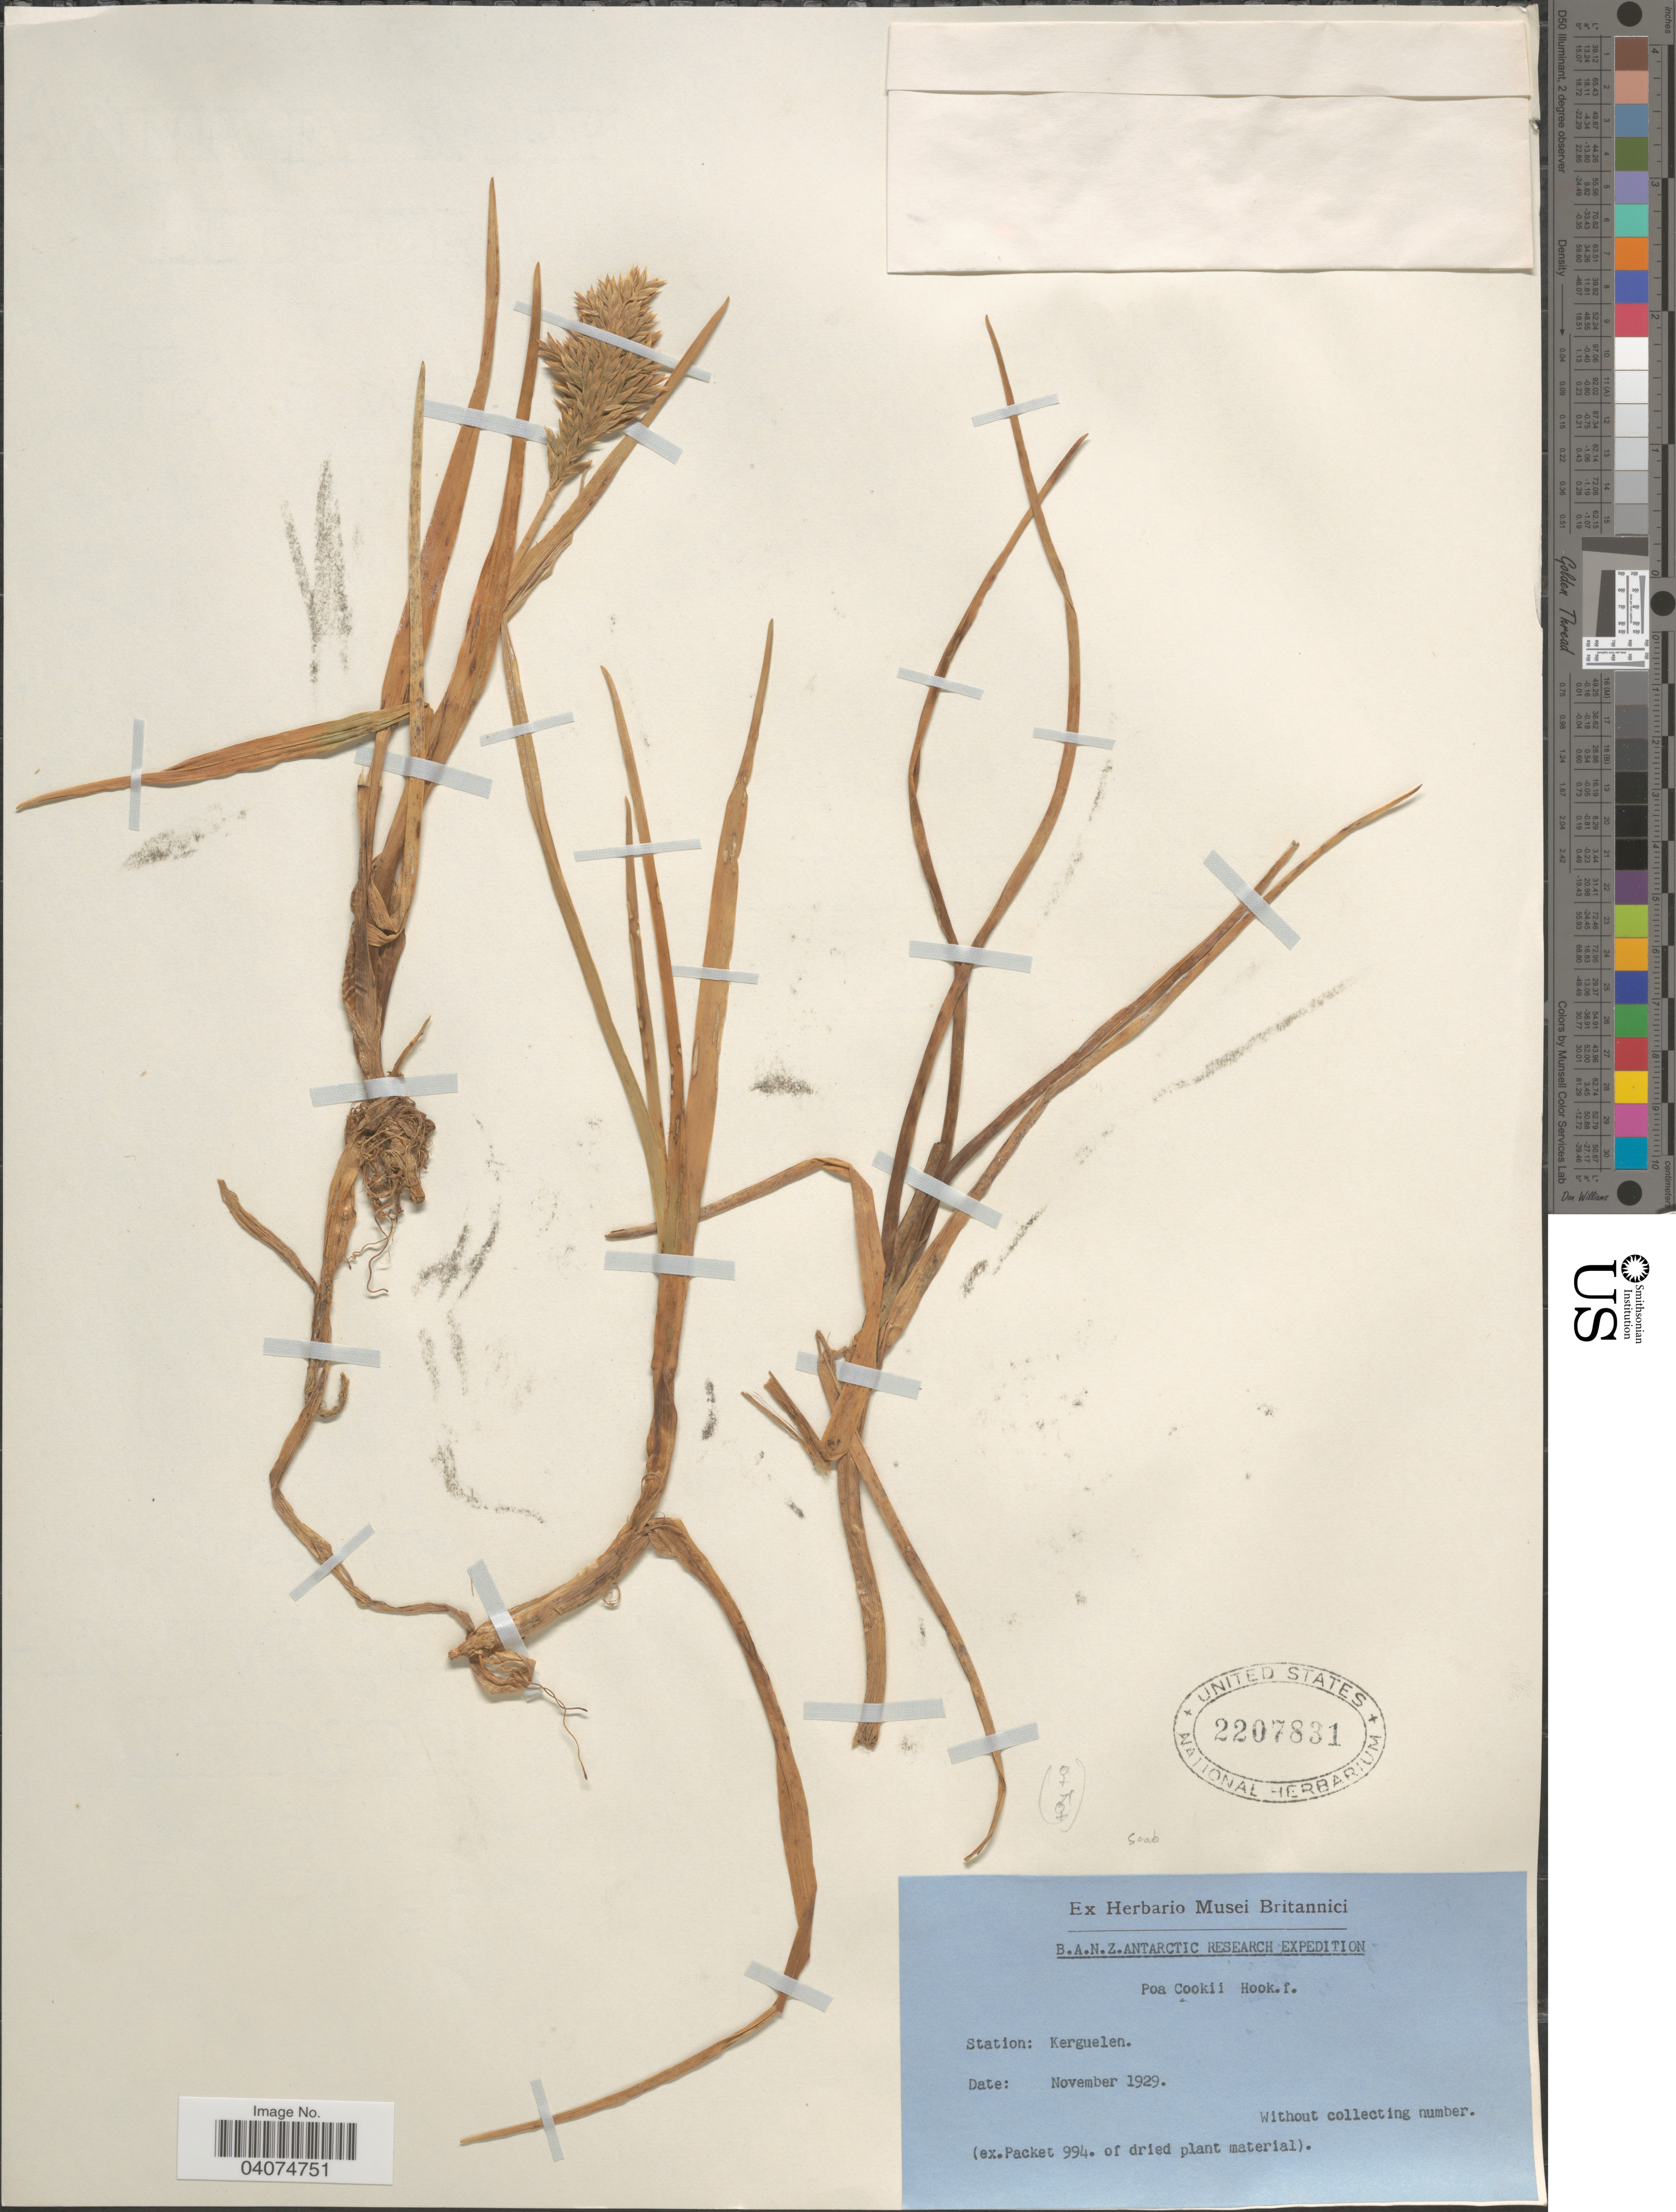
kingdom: Plantae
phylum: Tracheophyta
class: Liliopsida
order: Poales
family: Poaceae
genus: Poa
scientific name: Poa cookii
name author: (Hook. f.) Hook. f.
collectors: ex herb. Musei Britannici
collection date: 1929-11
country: French Southern Territories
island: Kerguelen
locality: B.A.N.Z. Antarctic Research Expedition. Station: Kerguelen.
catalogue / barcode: US 2207831